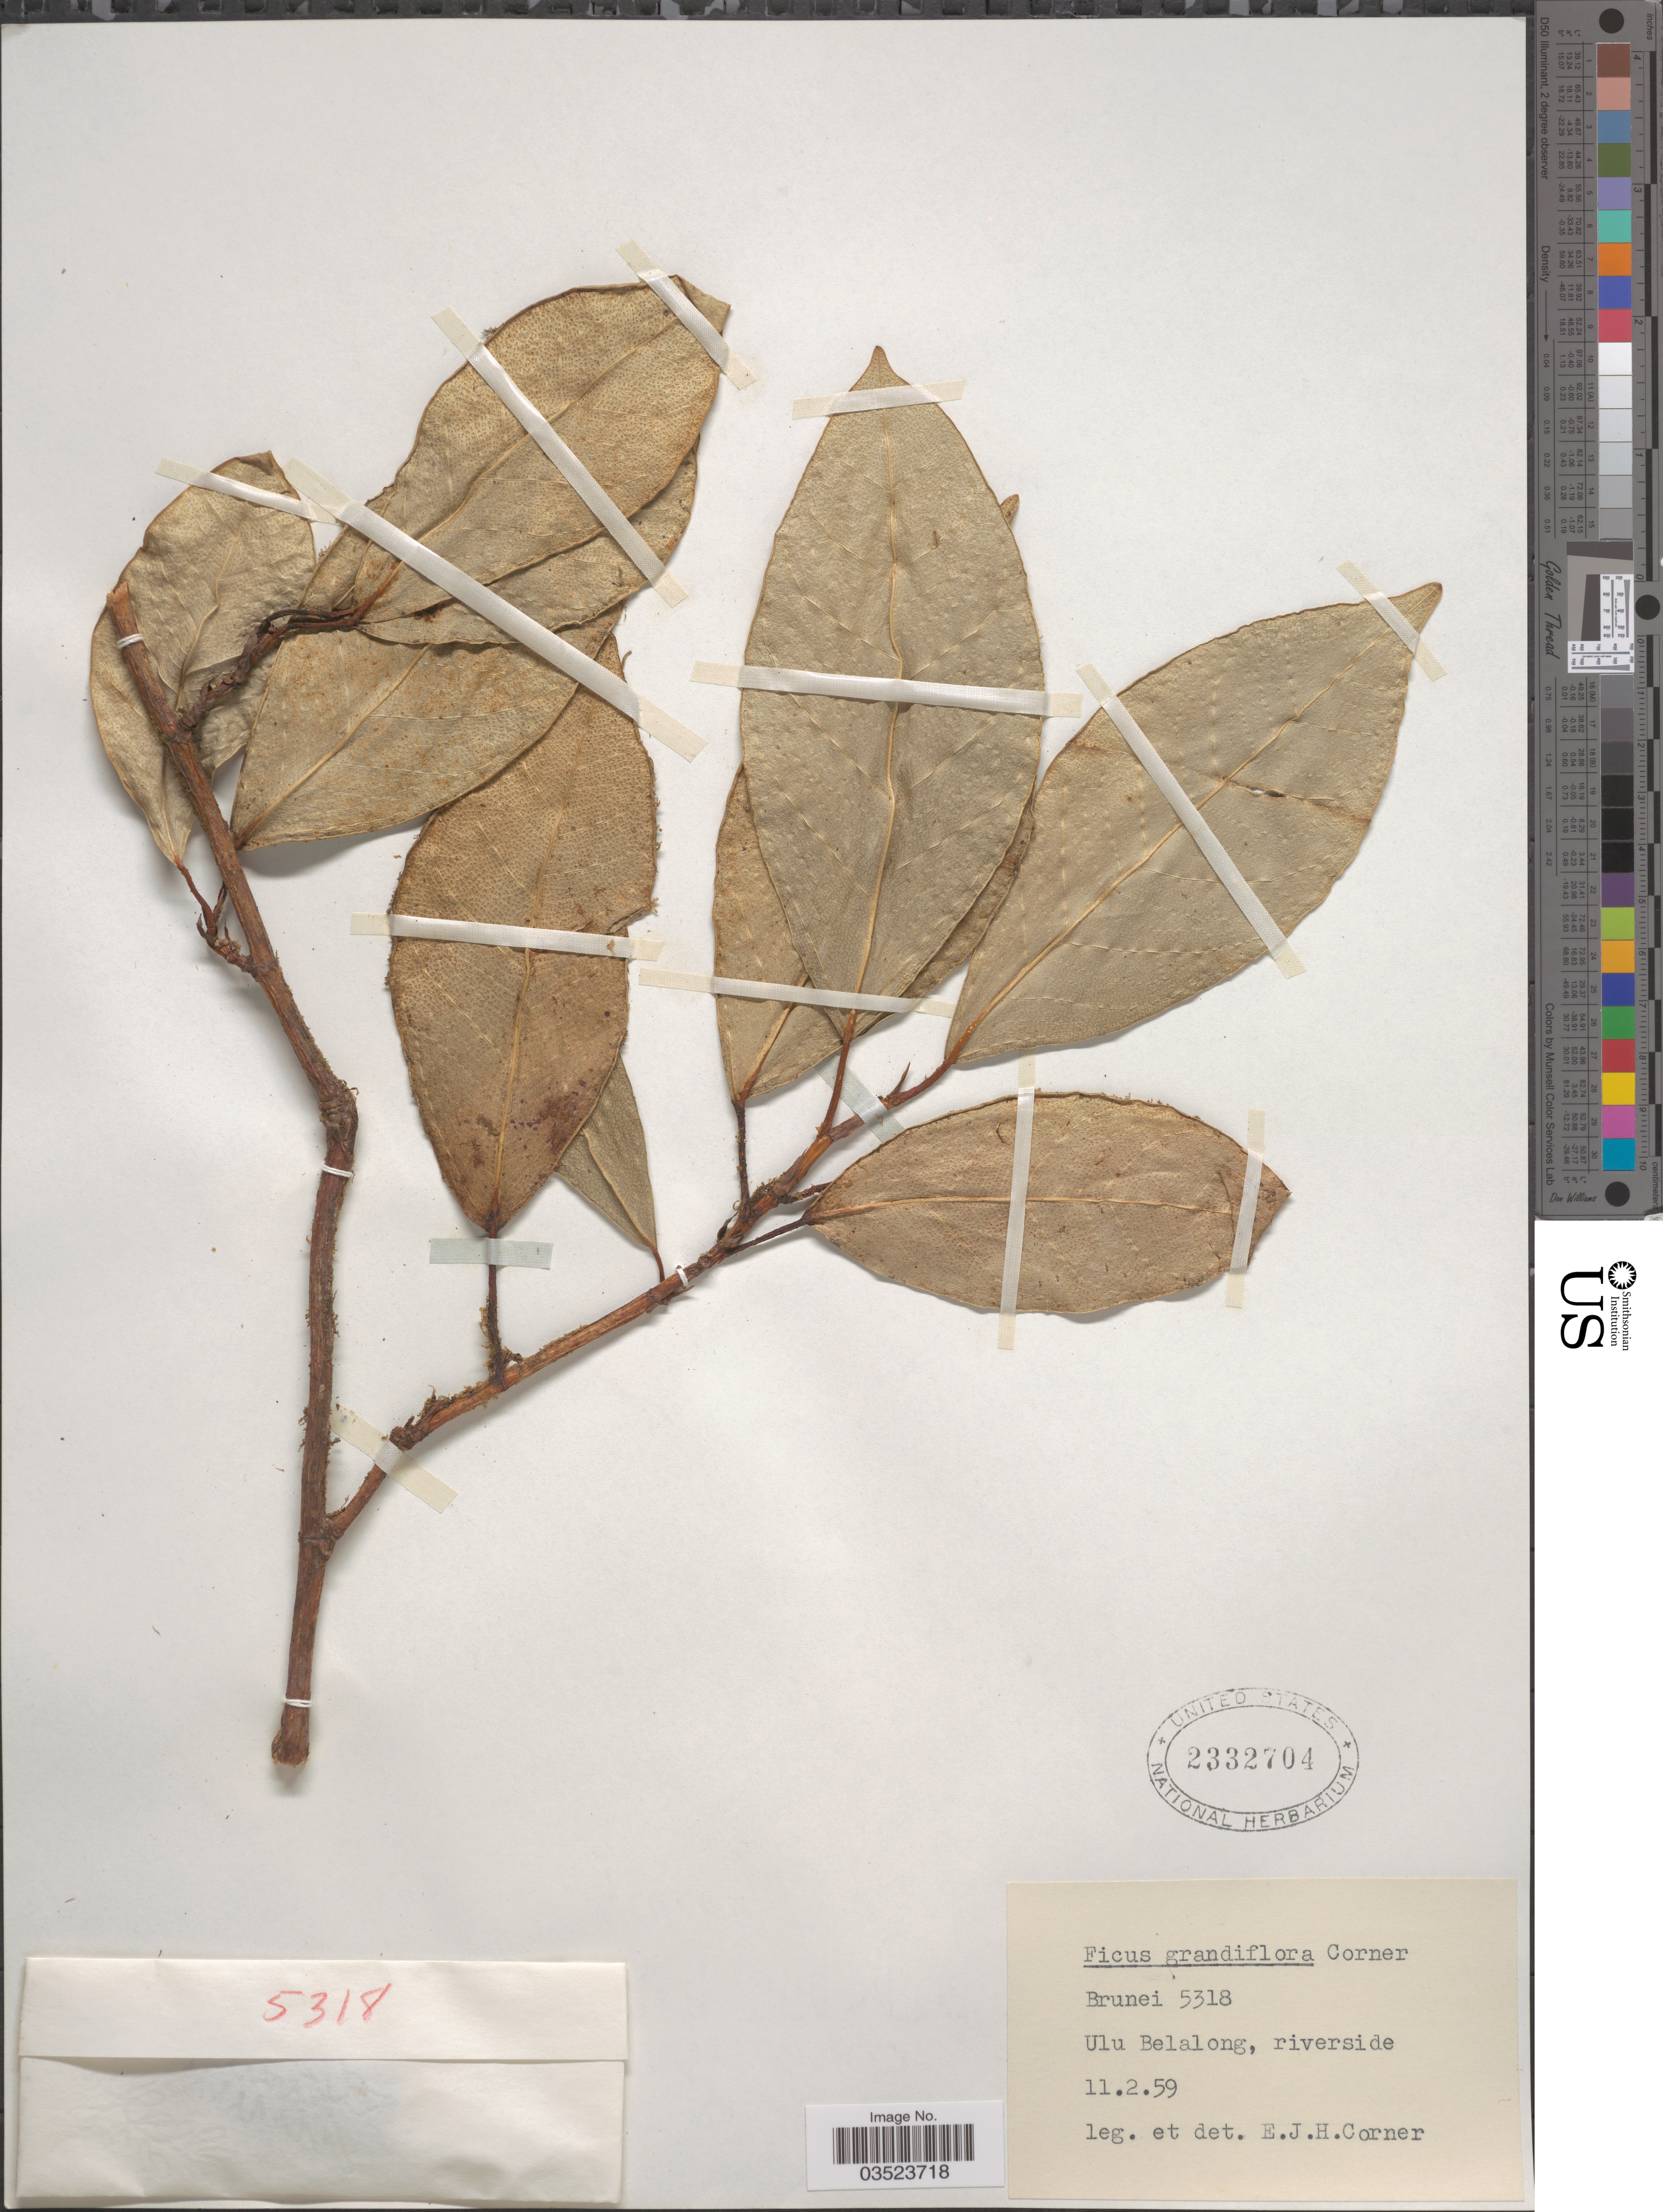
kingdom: Plantae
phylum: Tracheophyta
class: Magnoliopsida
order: Rosales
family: Moraceae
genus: Ficus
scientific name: Ficus grandiflora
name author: Corner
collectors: E. Corner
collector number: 5318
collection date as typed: Transcribed d/m/y: 11/2/59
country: Brunei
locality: Ulu Belalong, riverside.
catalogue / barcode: US 2332704